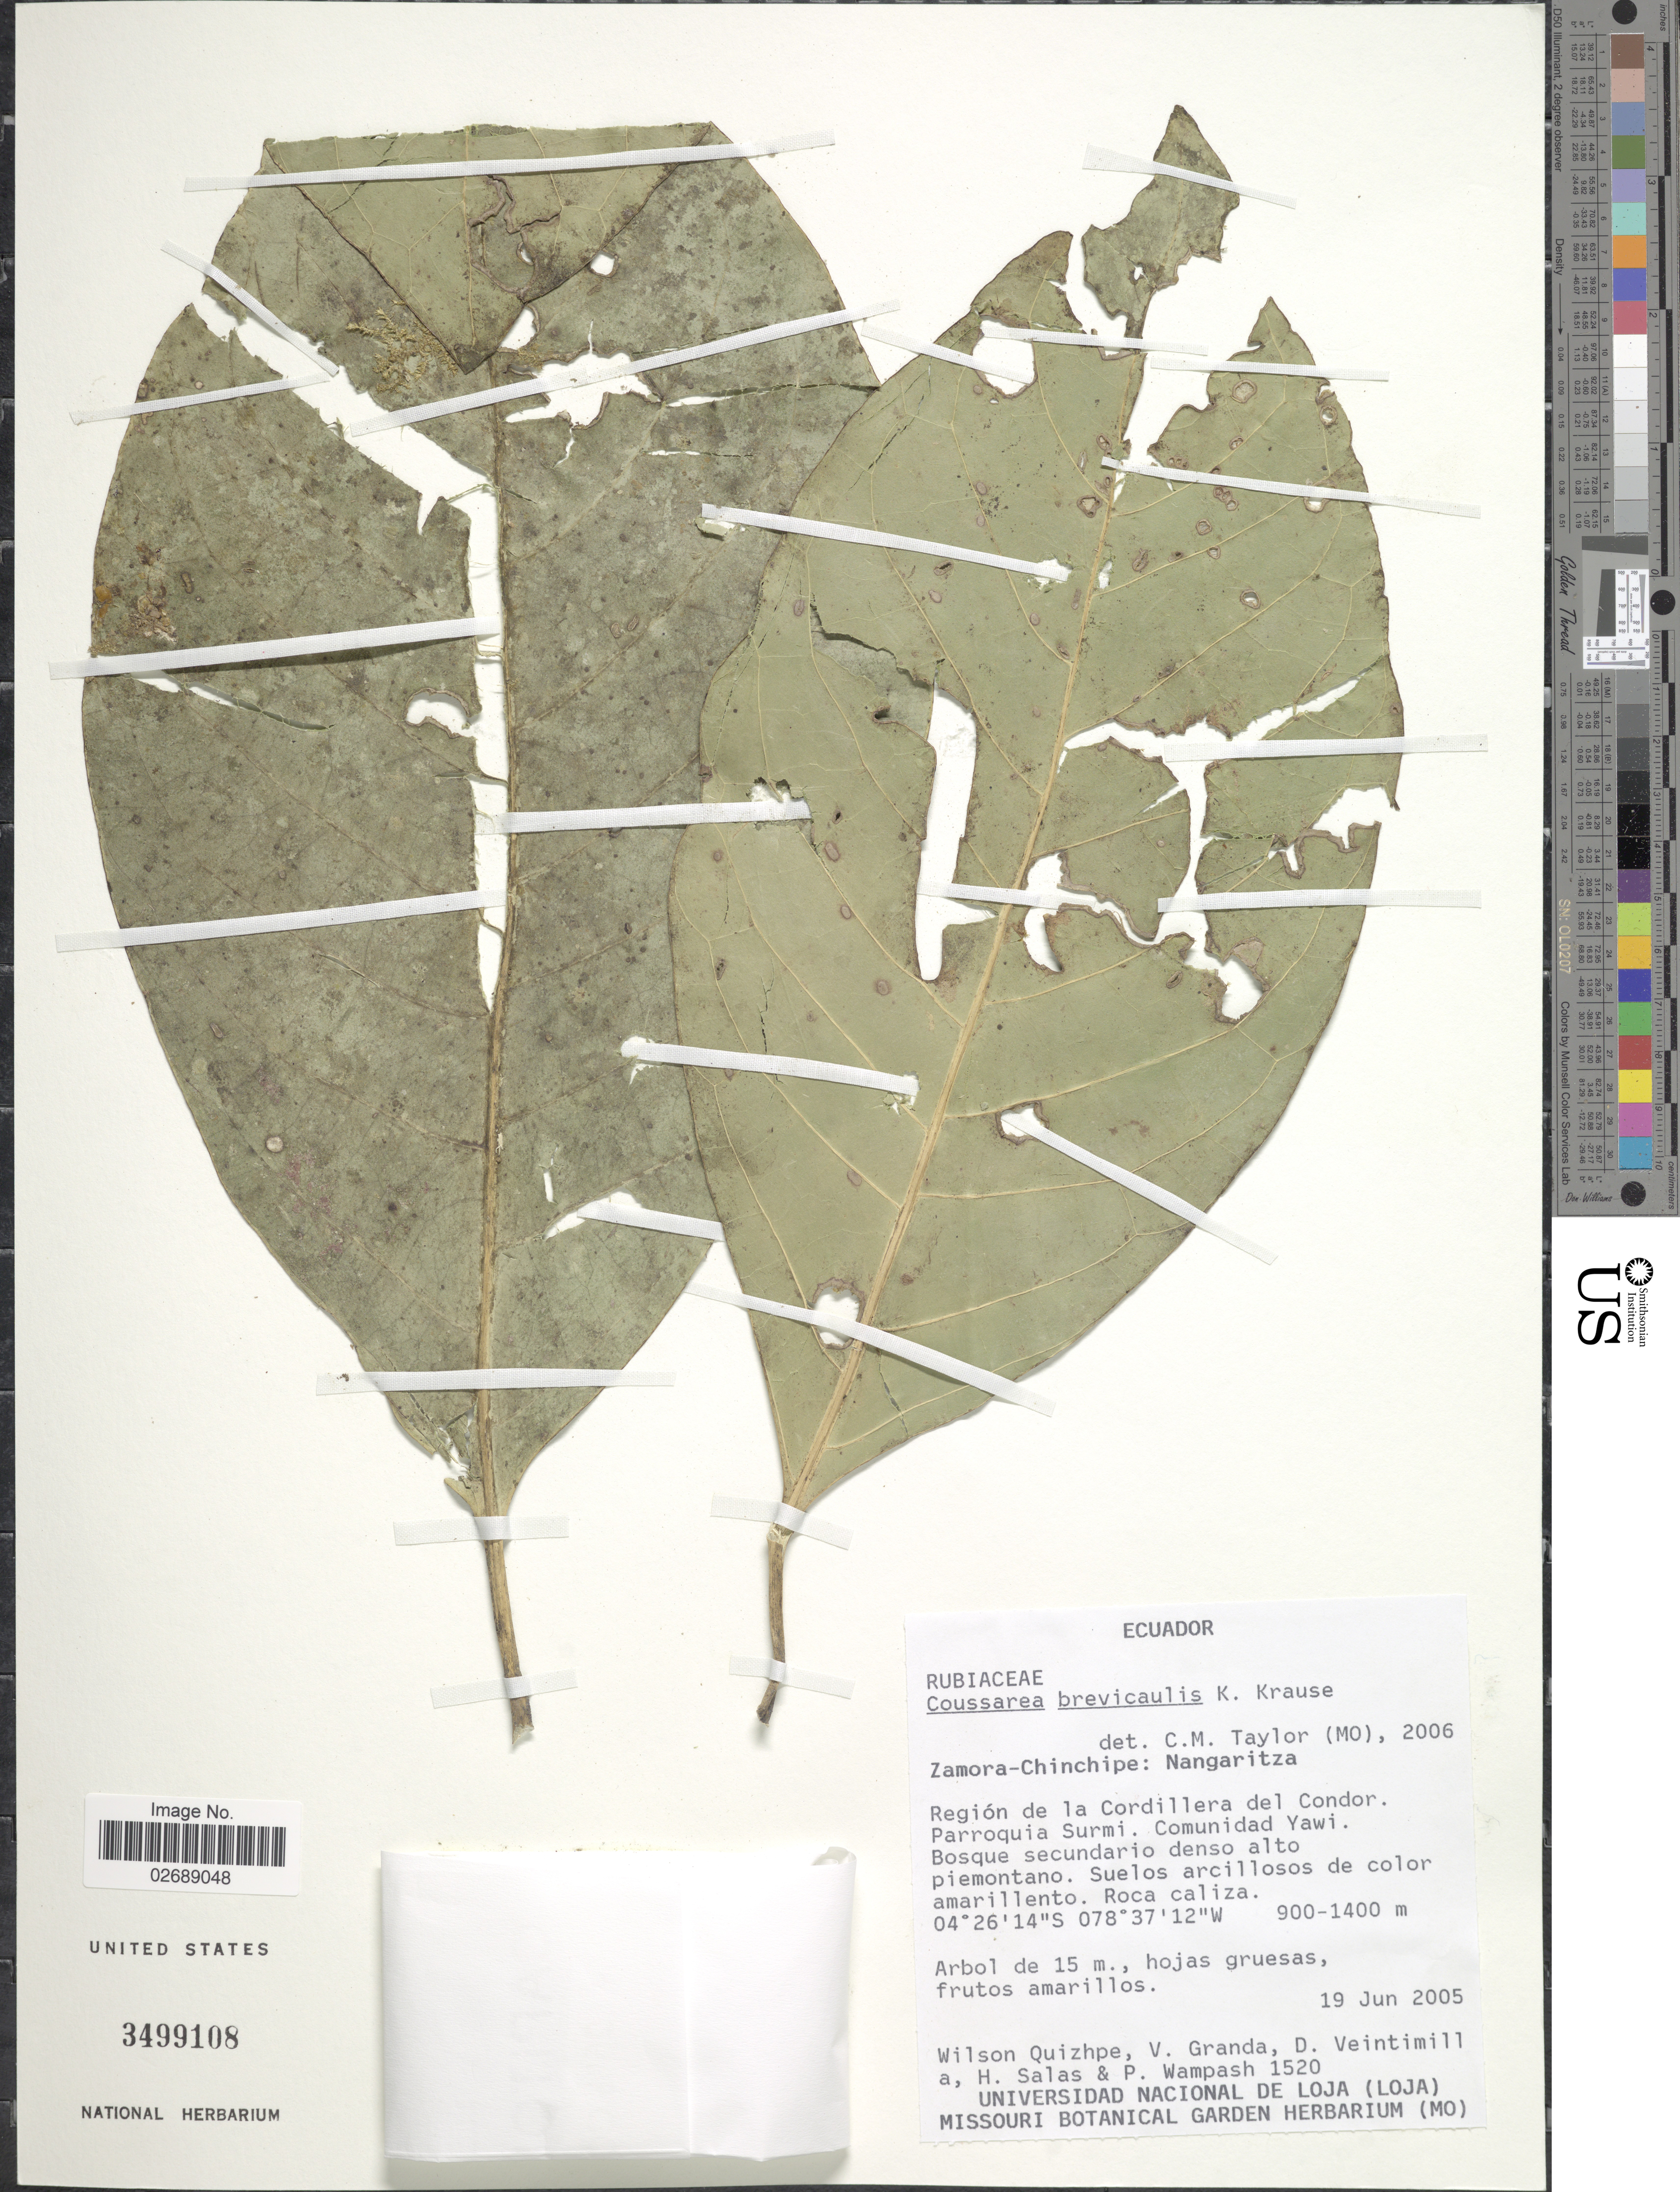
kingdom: Plantae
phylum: Tracheophyta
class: Magnoliopsida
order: Gentianales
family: Rubiaceae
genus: Coussarea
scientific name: Coussarea brevicaulis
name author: K. Krause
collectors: W. Quizhpe, V. Granda, D. Veintimilla, H. Salas & P. Wampash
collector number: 1520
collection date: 2005-06-19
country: Ecuador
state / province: Zamora-Chinchipe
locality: Nangaritza. Region de la Cordillera del Condor. Parroquia Surmi. Comunidad Yawi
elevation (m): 900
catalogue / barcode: US 3499108